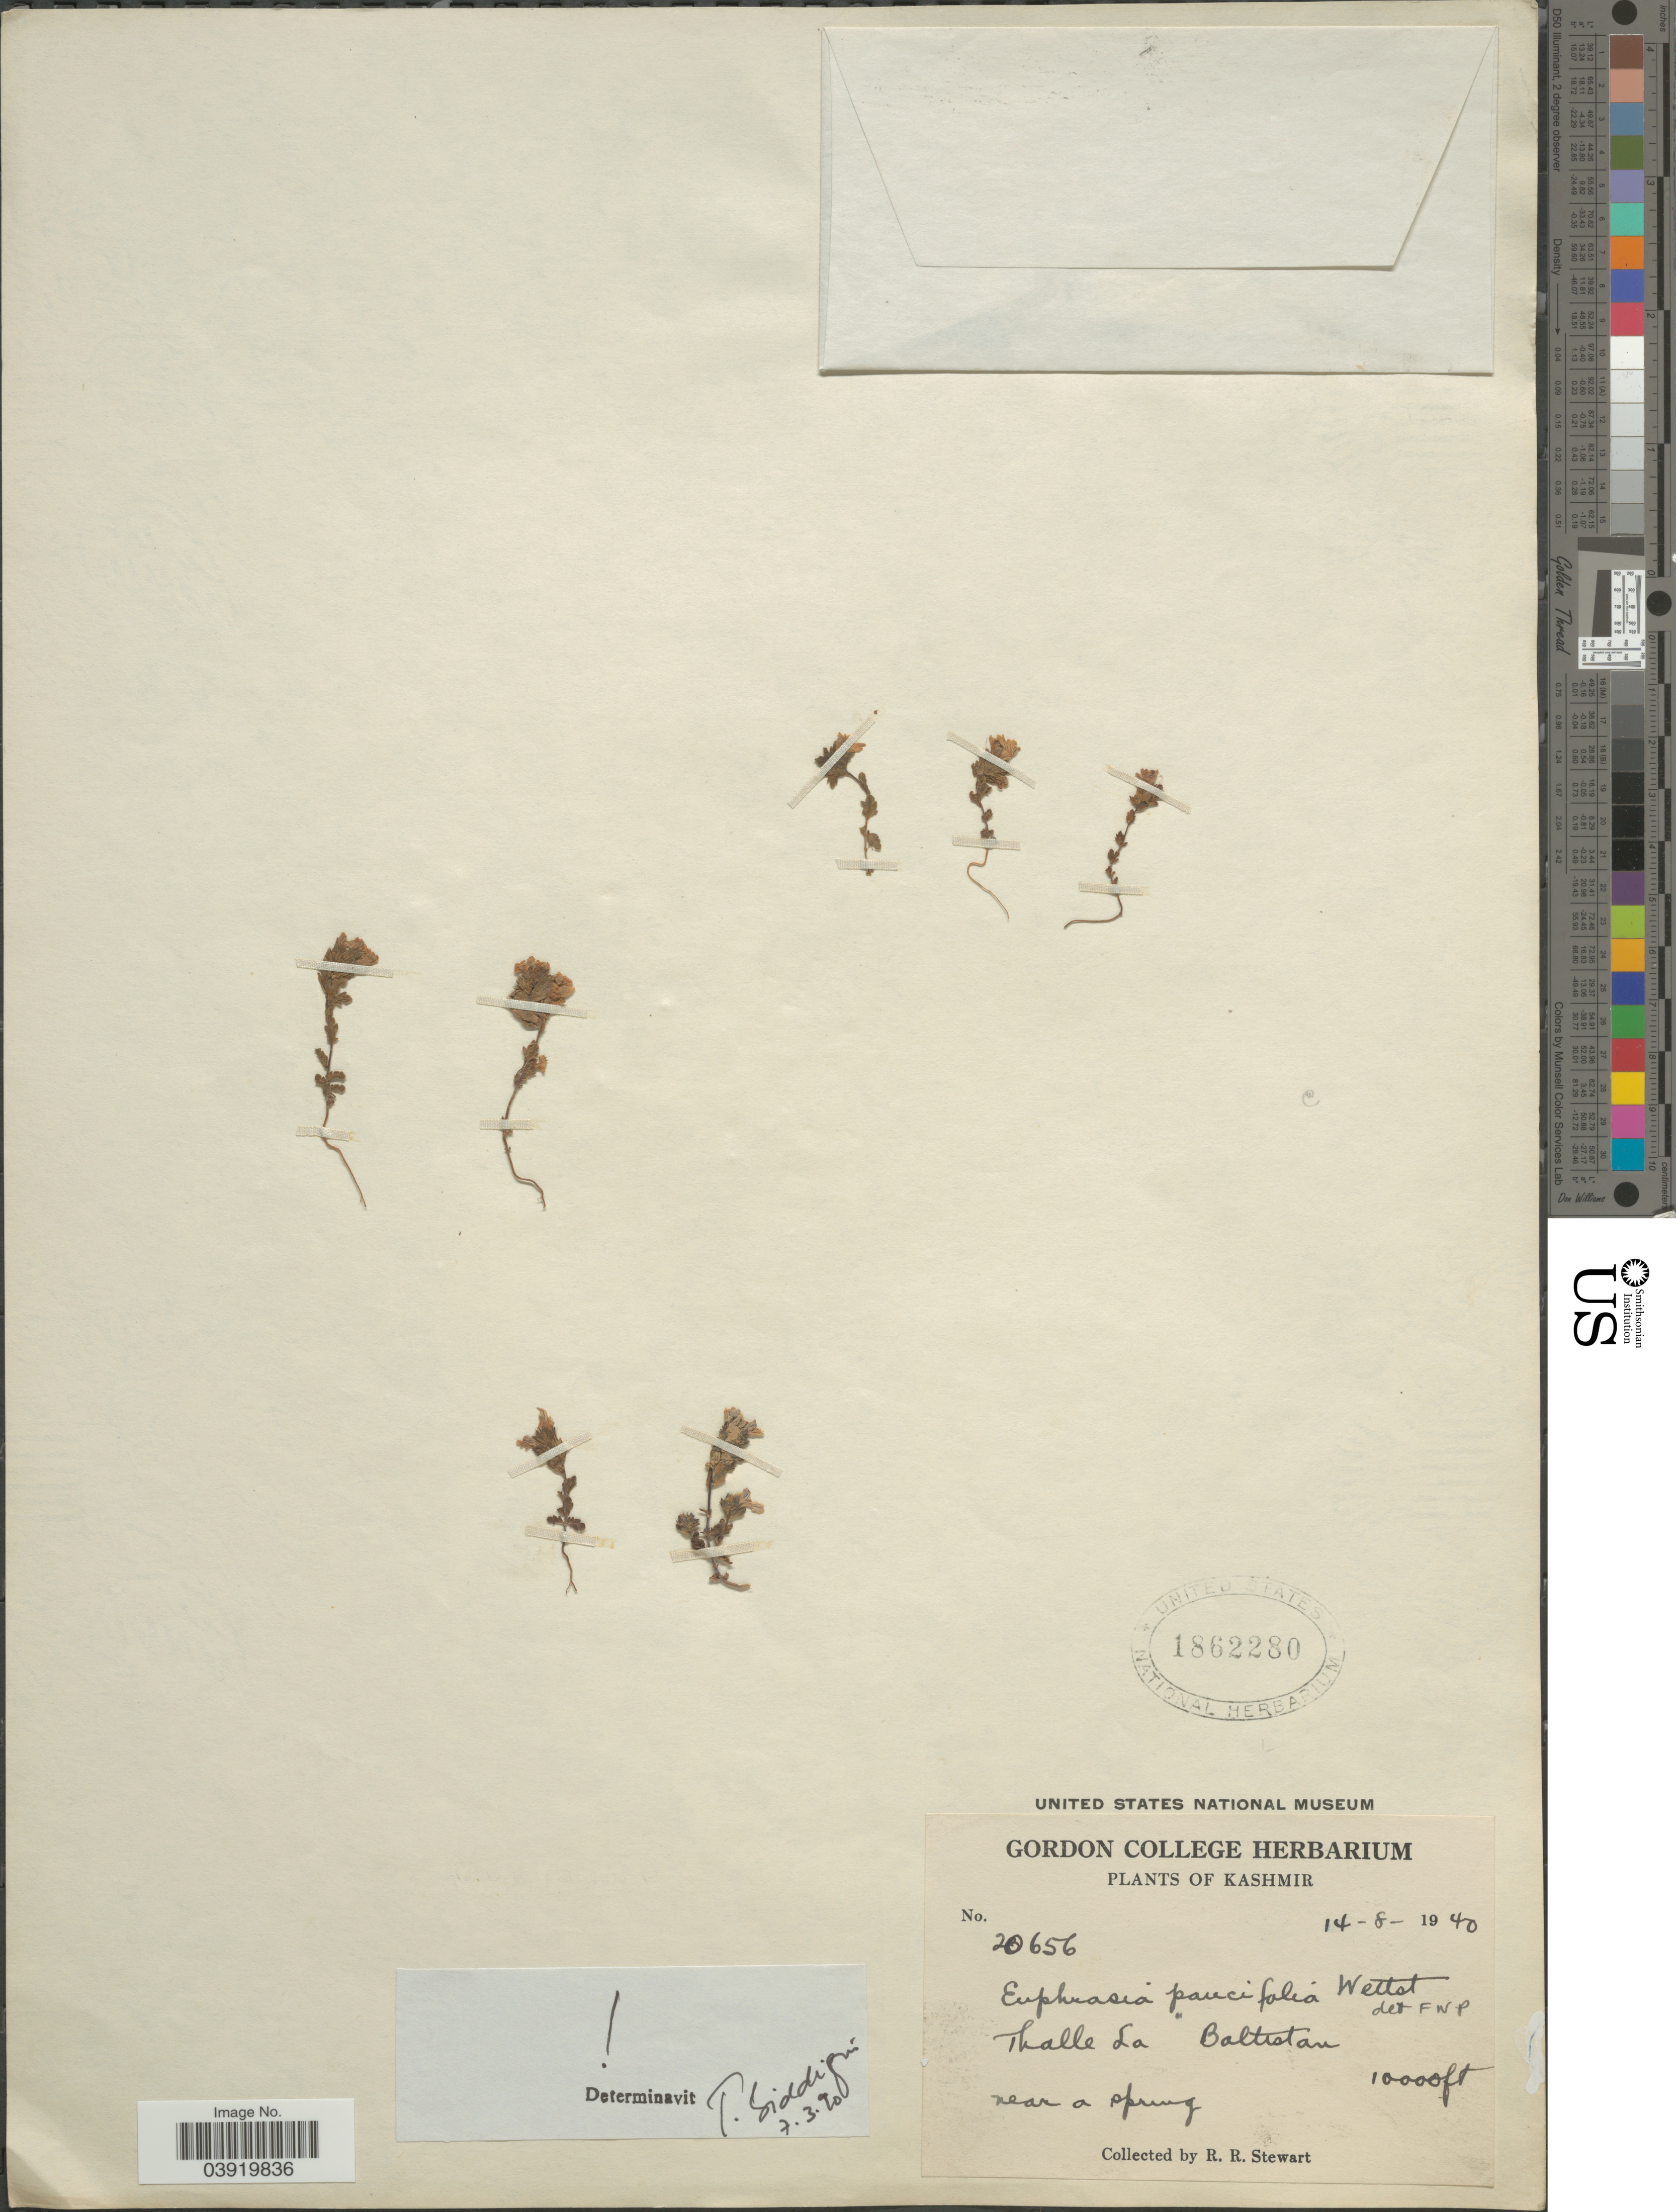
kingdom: Plantae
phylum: Tracheophyta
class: Magnoliopsida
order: Lamiales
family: Orobanchaceae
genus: Euphrasia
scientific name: Euphrasia paucifolia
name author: Wettst.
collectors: R. Stewart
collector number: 20656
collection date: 1940-08-14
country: India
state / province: Jammu and Kashmir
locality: Kashmir. Thalle La Baltratan.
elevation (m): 3048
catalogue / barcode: US 1862280